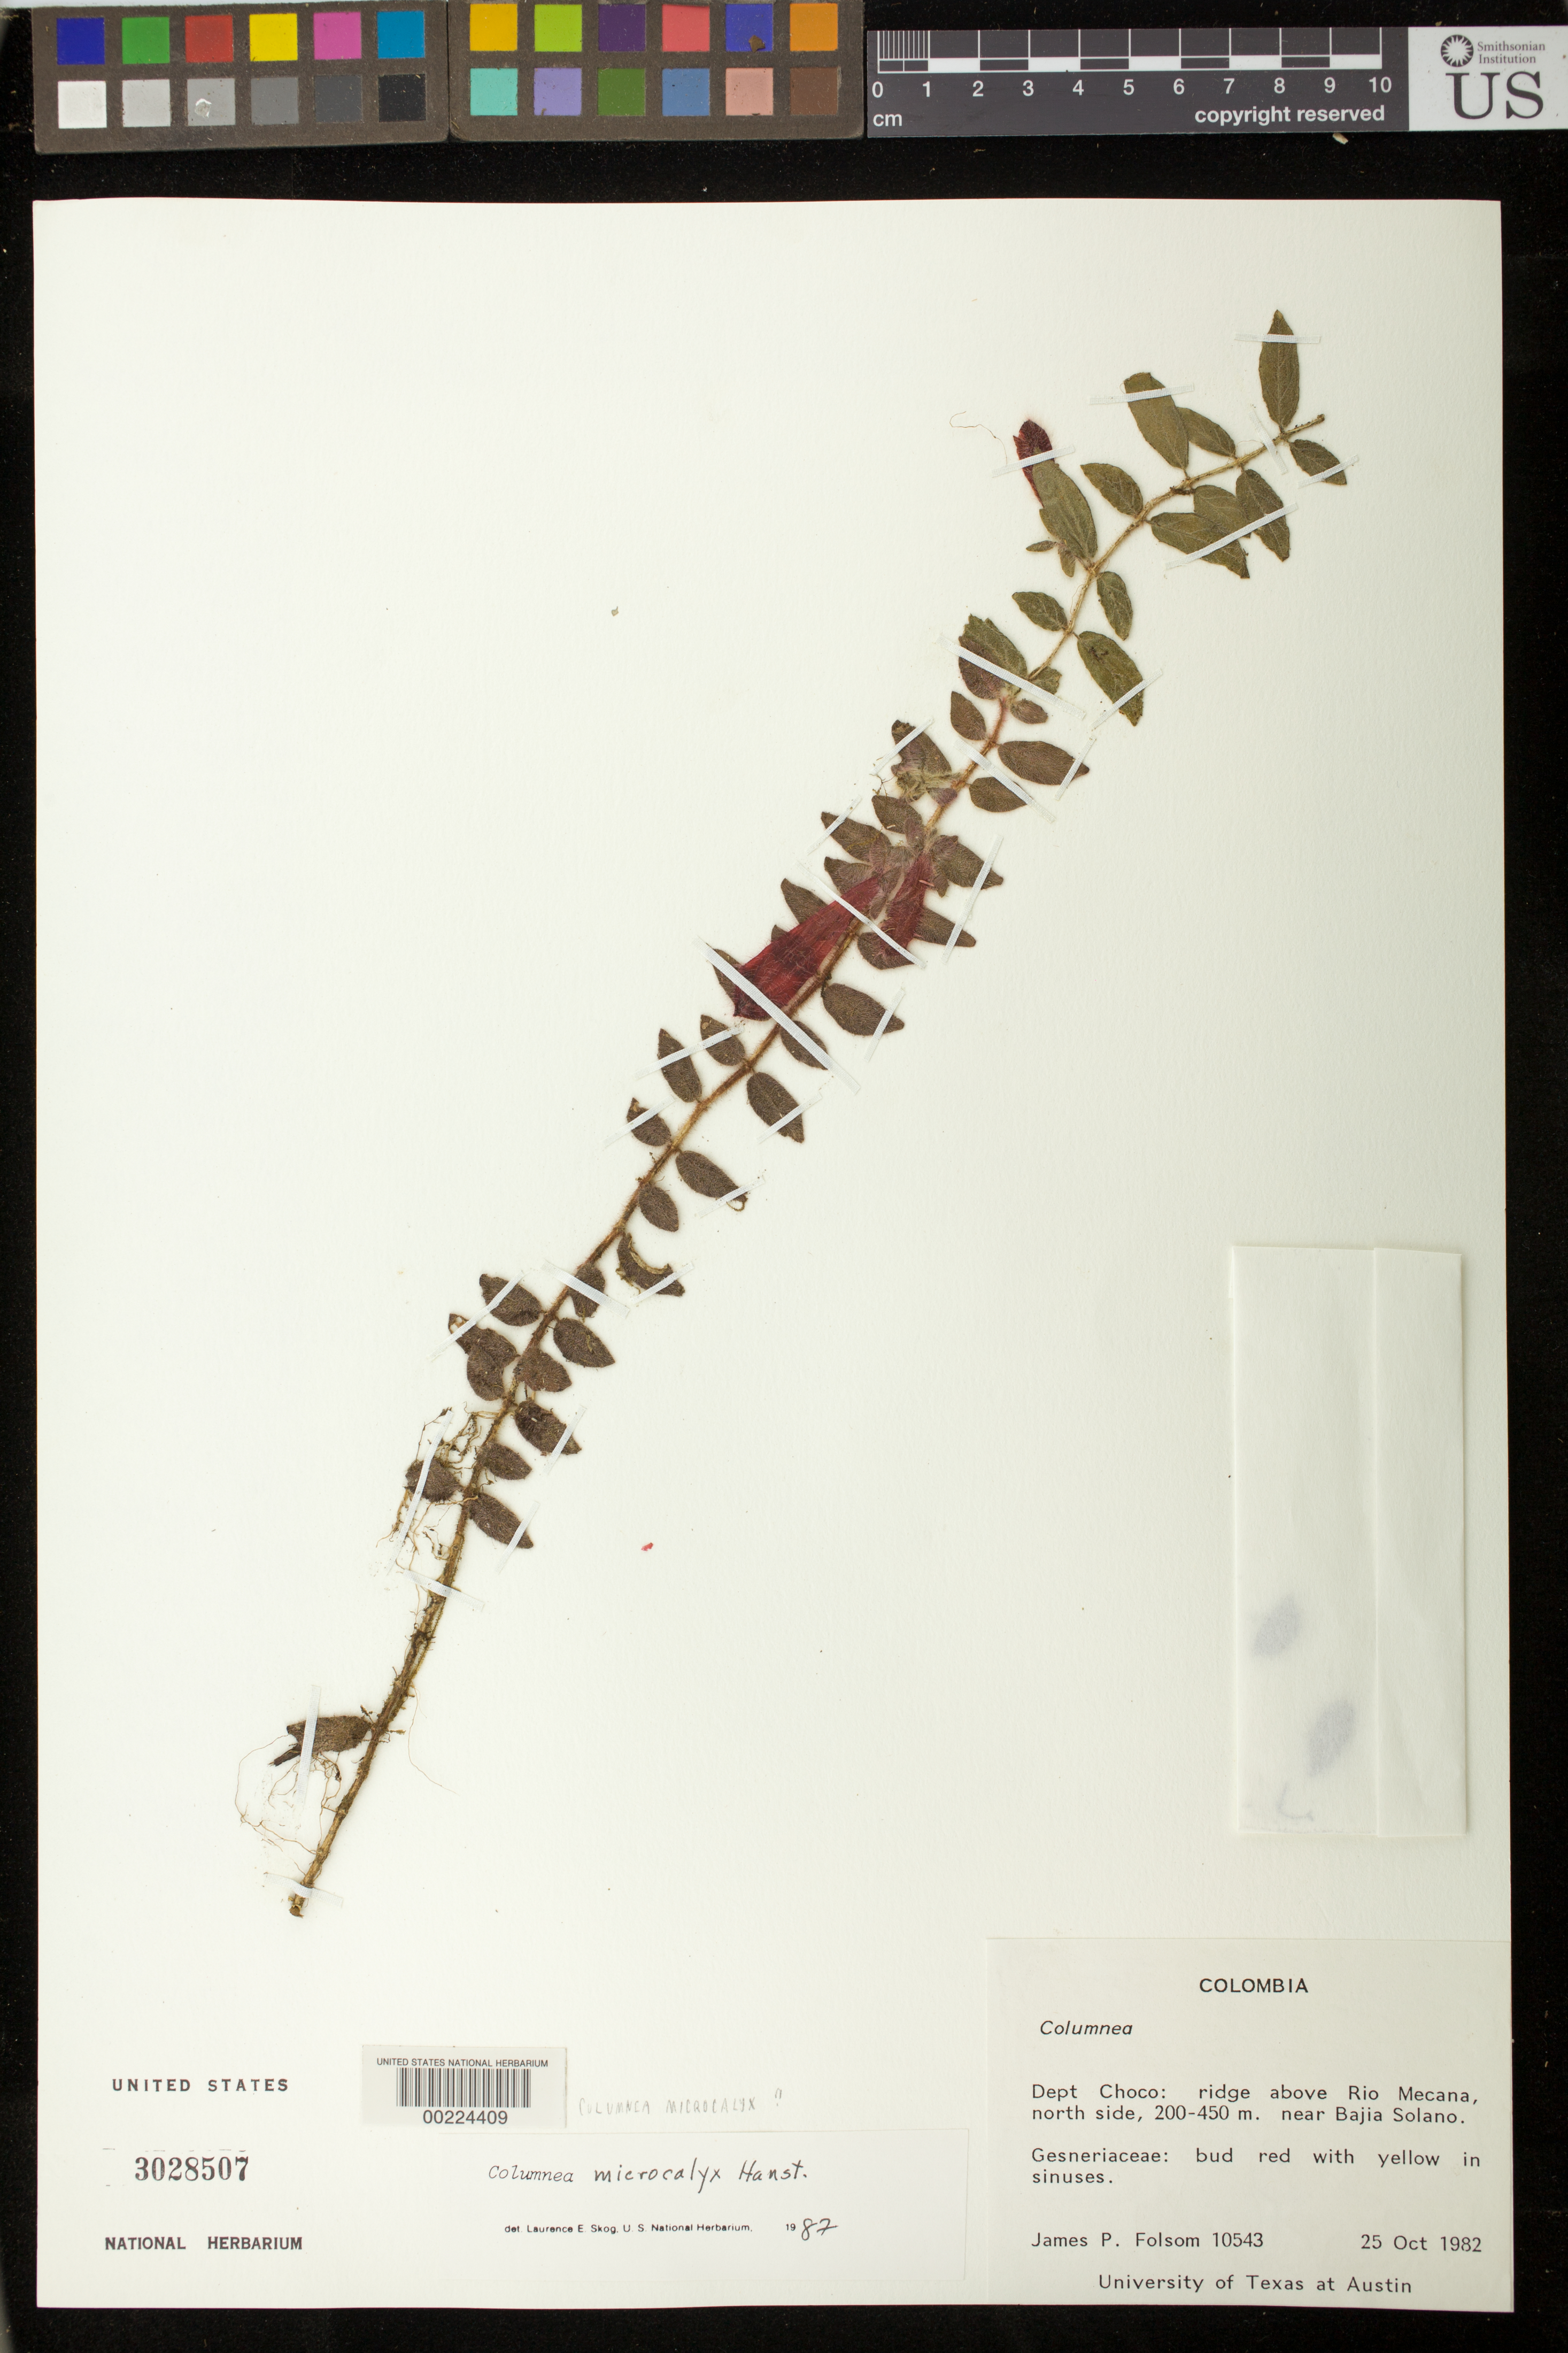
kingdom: Plantae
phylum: Tracheophyta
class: Magnoliopsida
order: Lamiales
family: Gesneriaceae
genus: Columnea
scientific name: Columnea microcalyx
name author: Hanst.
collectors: J. P. Folsom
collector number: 10543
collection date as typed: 25 Oct 1982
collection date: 1982-10-25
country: Colombia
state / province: Chocó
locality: Ridga above Rio Mecana, north side, near Bahia Solano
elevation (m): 200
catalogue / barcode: US 3028507